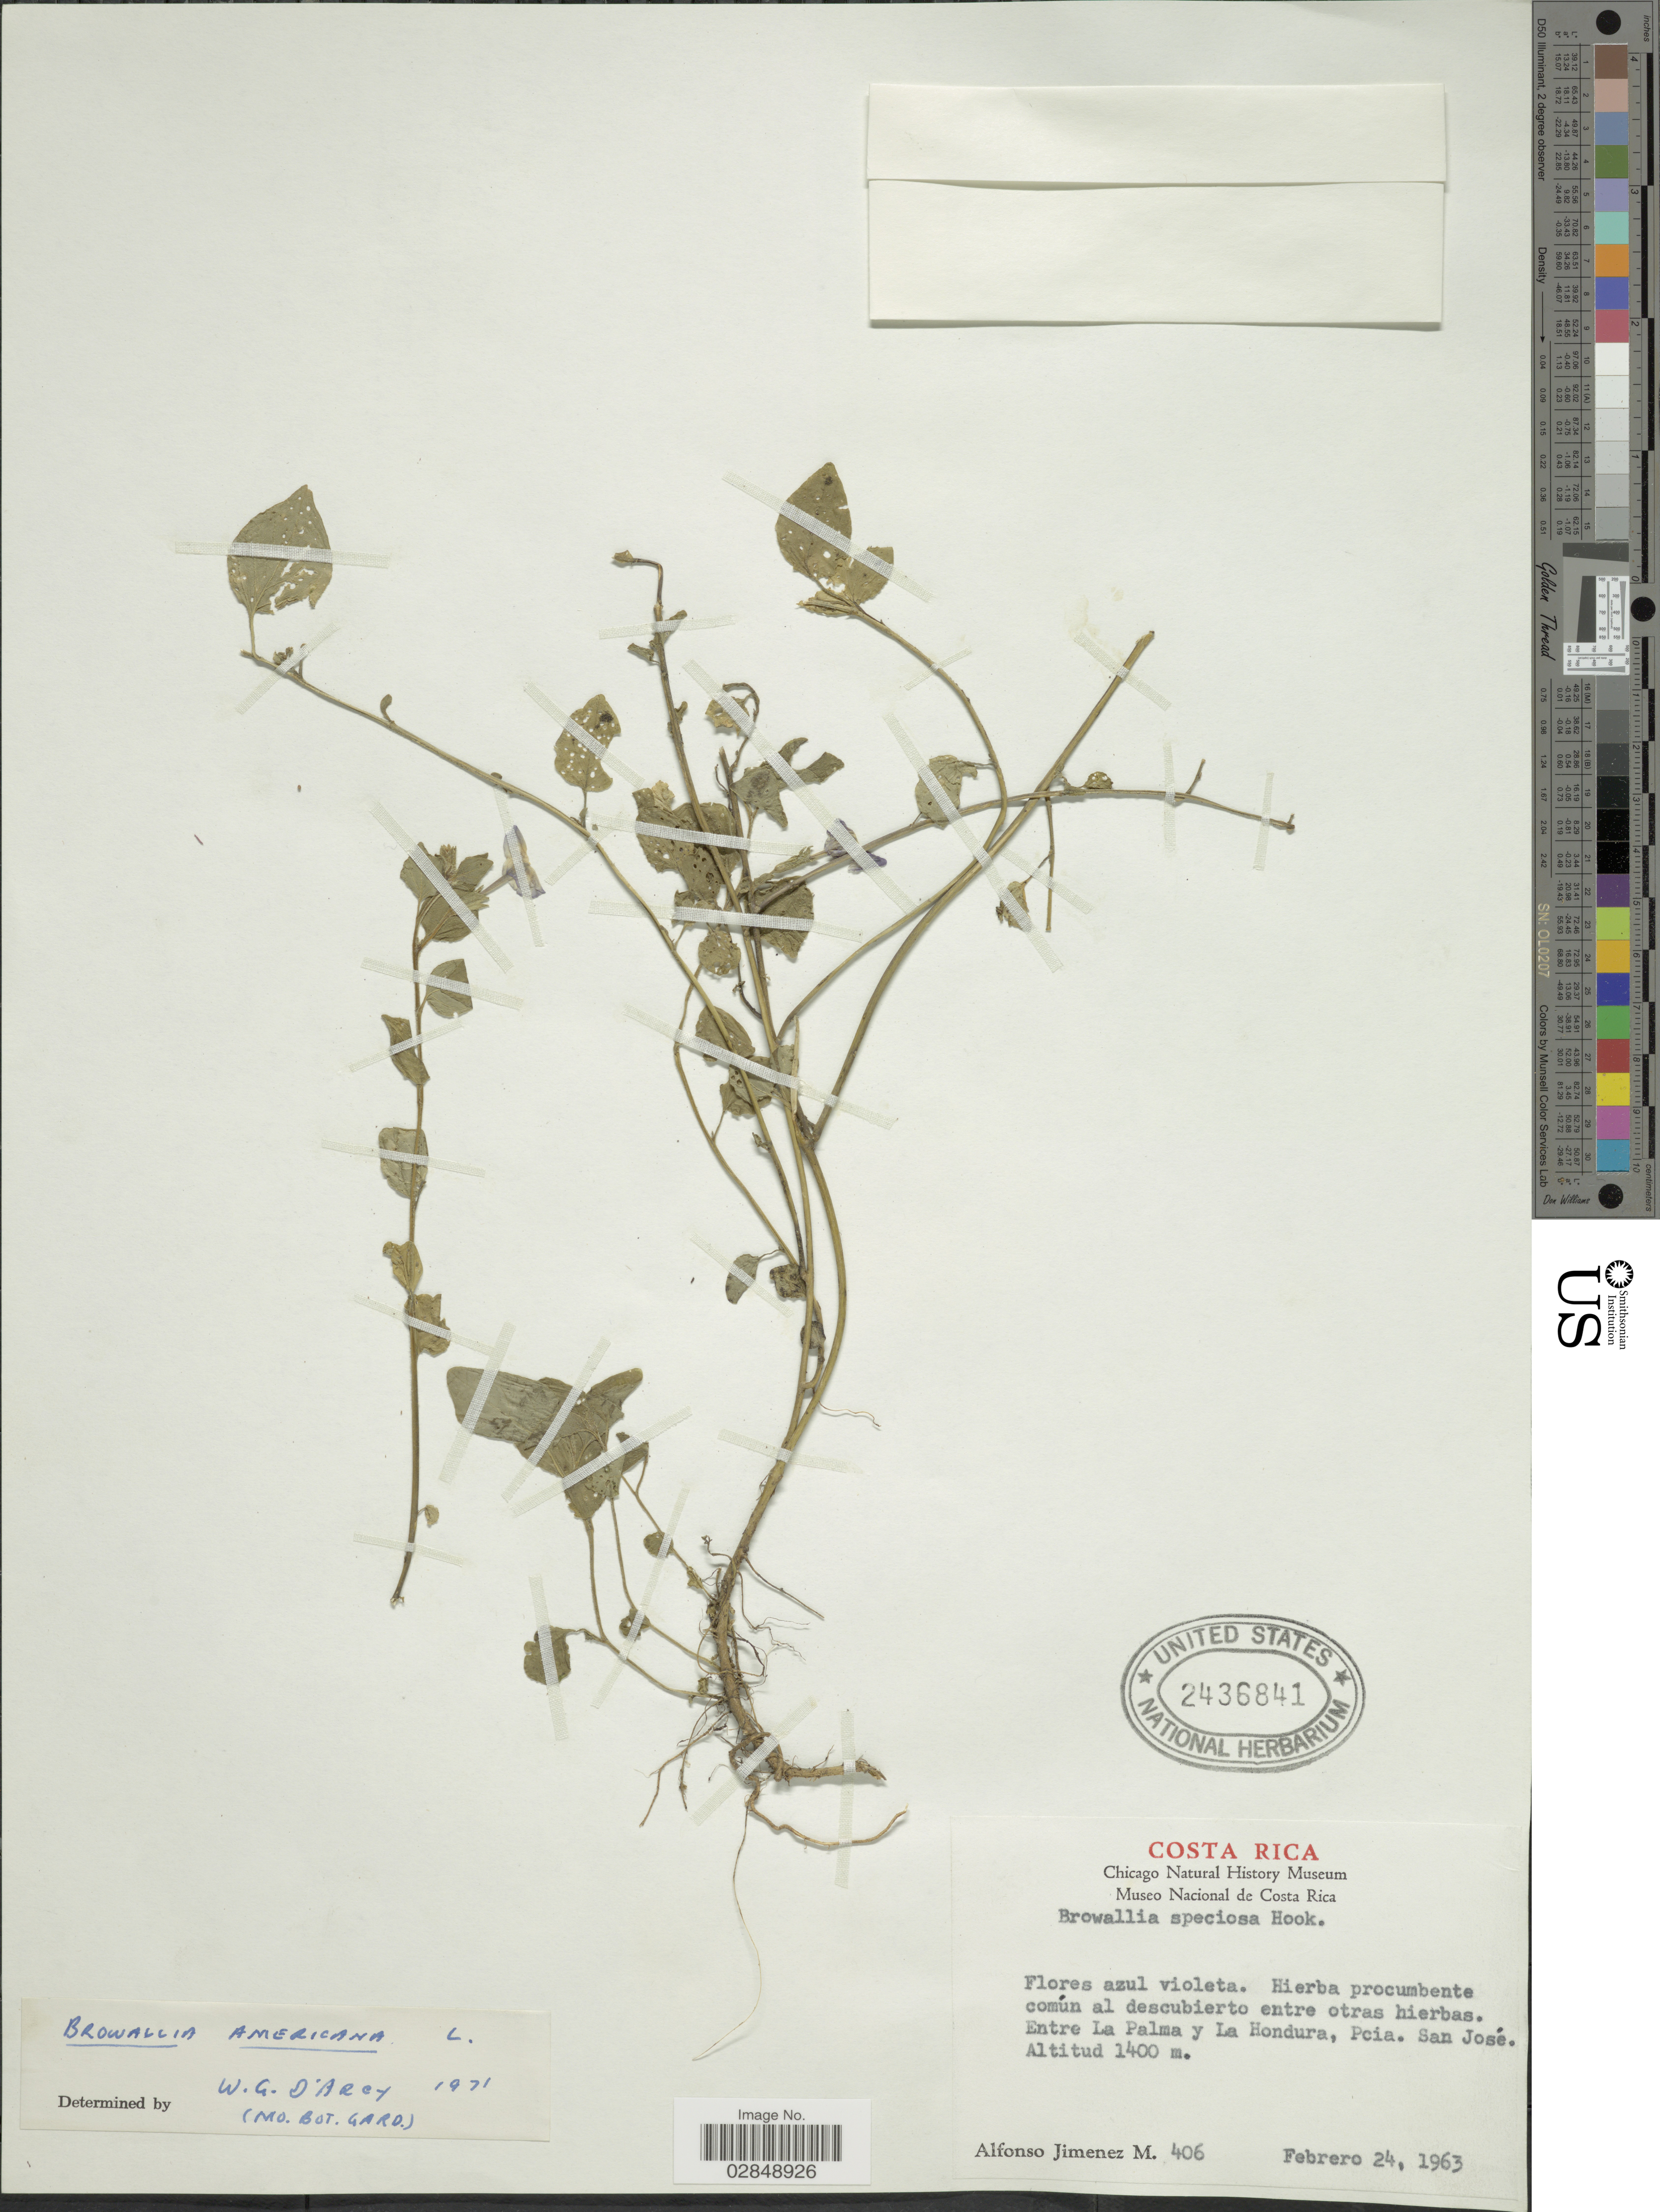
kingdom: Plantae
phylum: Tracheophyta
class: Magnoliopsida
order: Solanales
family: Solanaceae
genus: Browallia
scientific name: Browallia americana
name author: L.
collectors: A. Jimenez M.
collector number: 406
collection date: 1963-02-24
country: Costa Rica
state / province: San José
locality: Entre La Palma y La Hondura, Pcoa.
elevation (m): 1400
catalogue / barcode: US 2436841